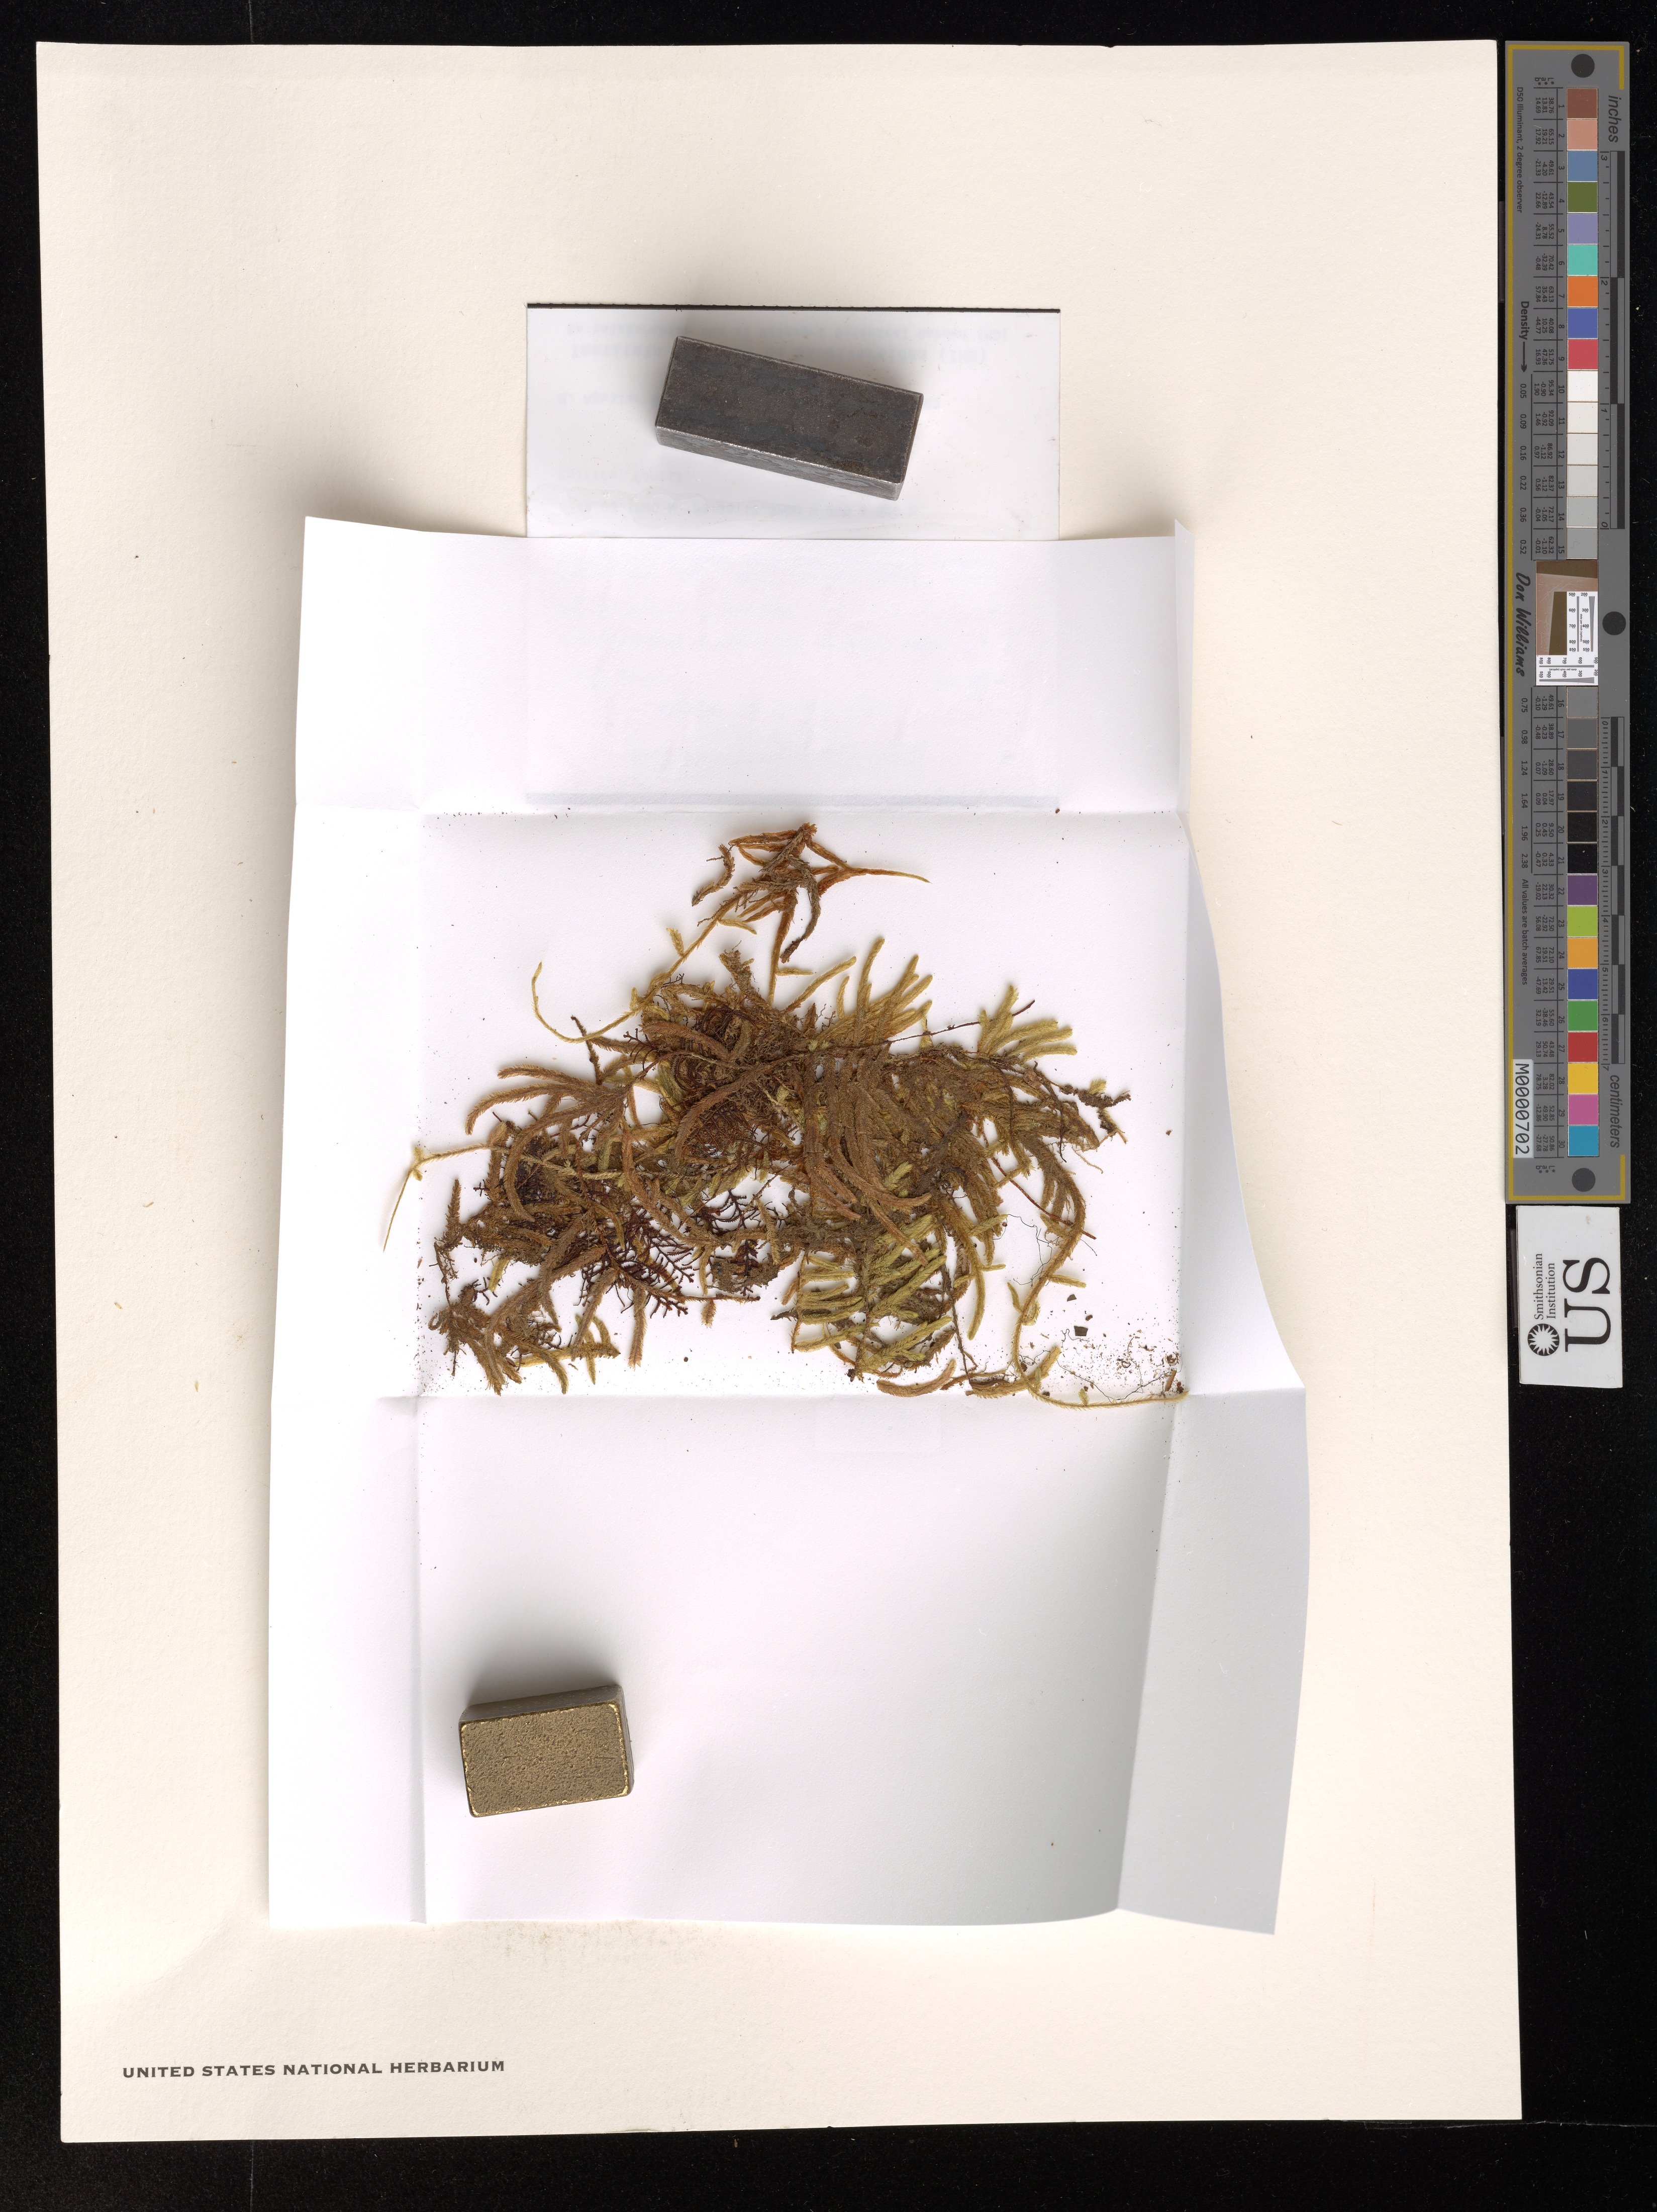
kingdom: Plantae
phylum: Bryophyta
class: Bryopsida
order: Hypnales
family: Pterobryaceae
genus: Orthostichopsis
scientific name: Orthostichopsis tetragona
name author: (Hedw.) Broth.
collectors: R. Aguilar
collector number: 5732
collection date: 1999-12-24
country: Costa Rica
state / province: Puntarenas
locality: Osa. R. F. Golfo Dulce. Cuenca Térraba-Sierpe. Mogos Bahía Chal. Entrada a Chocuaco a 35 km de Chacarita.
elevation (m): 200